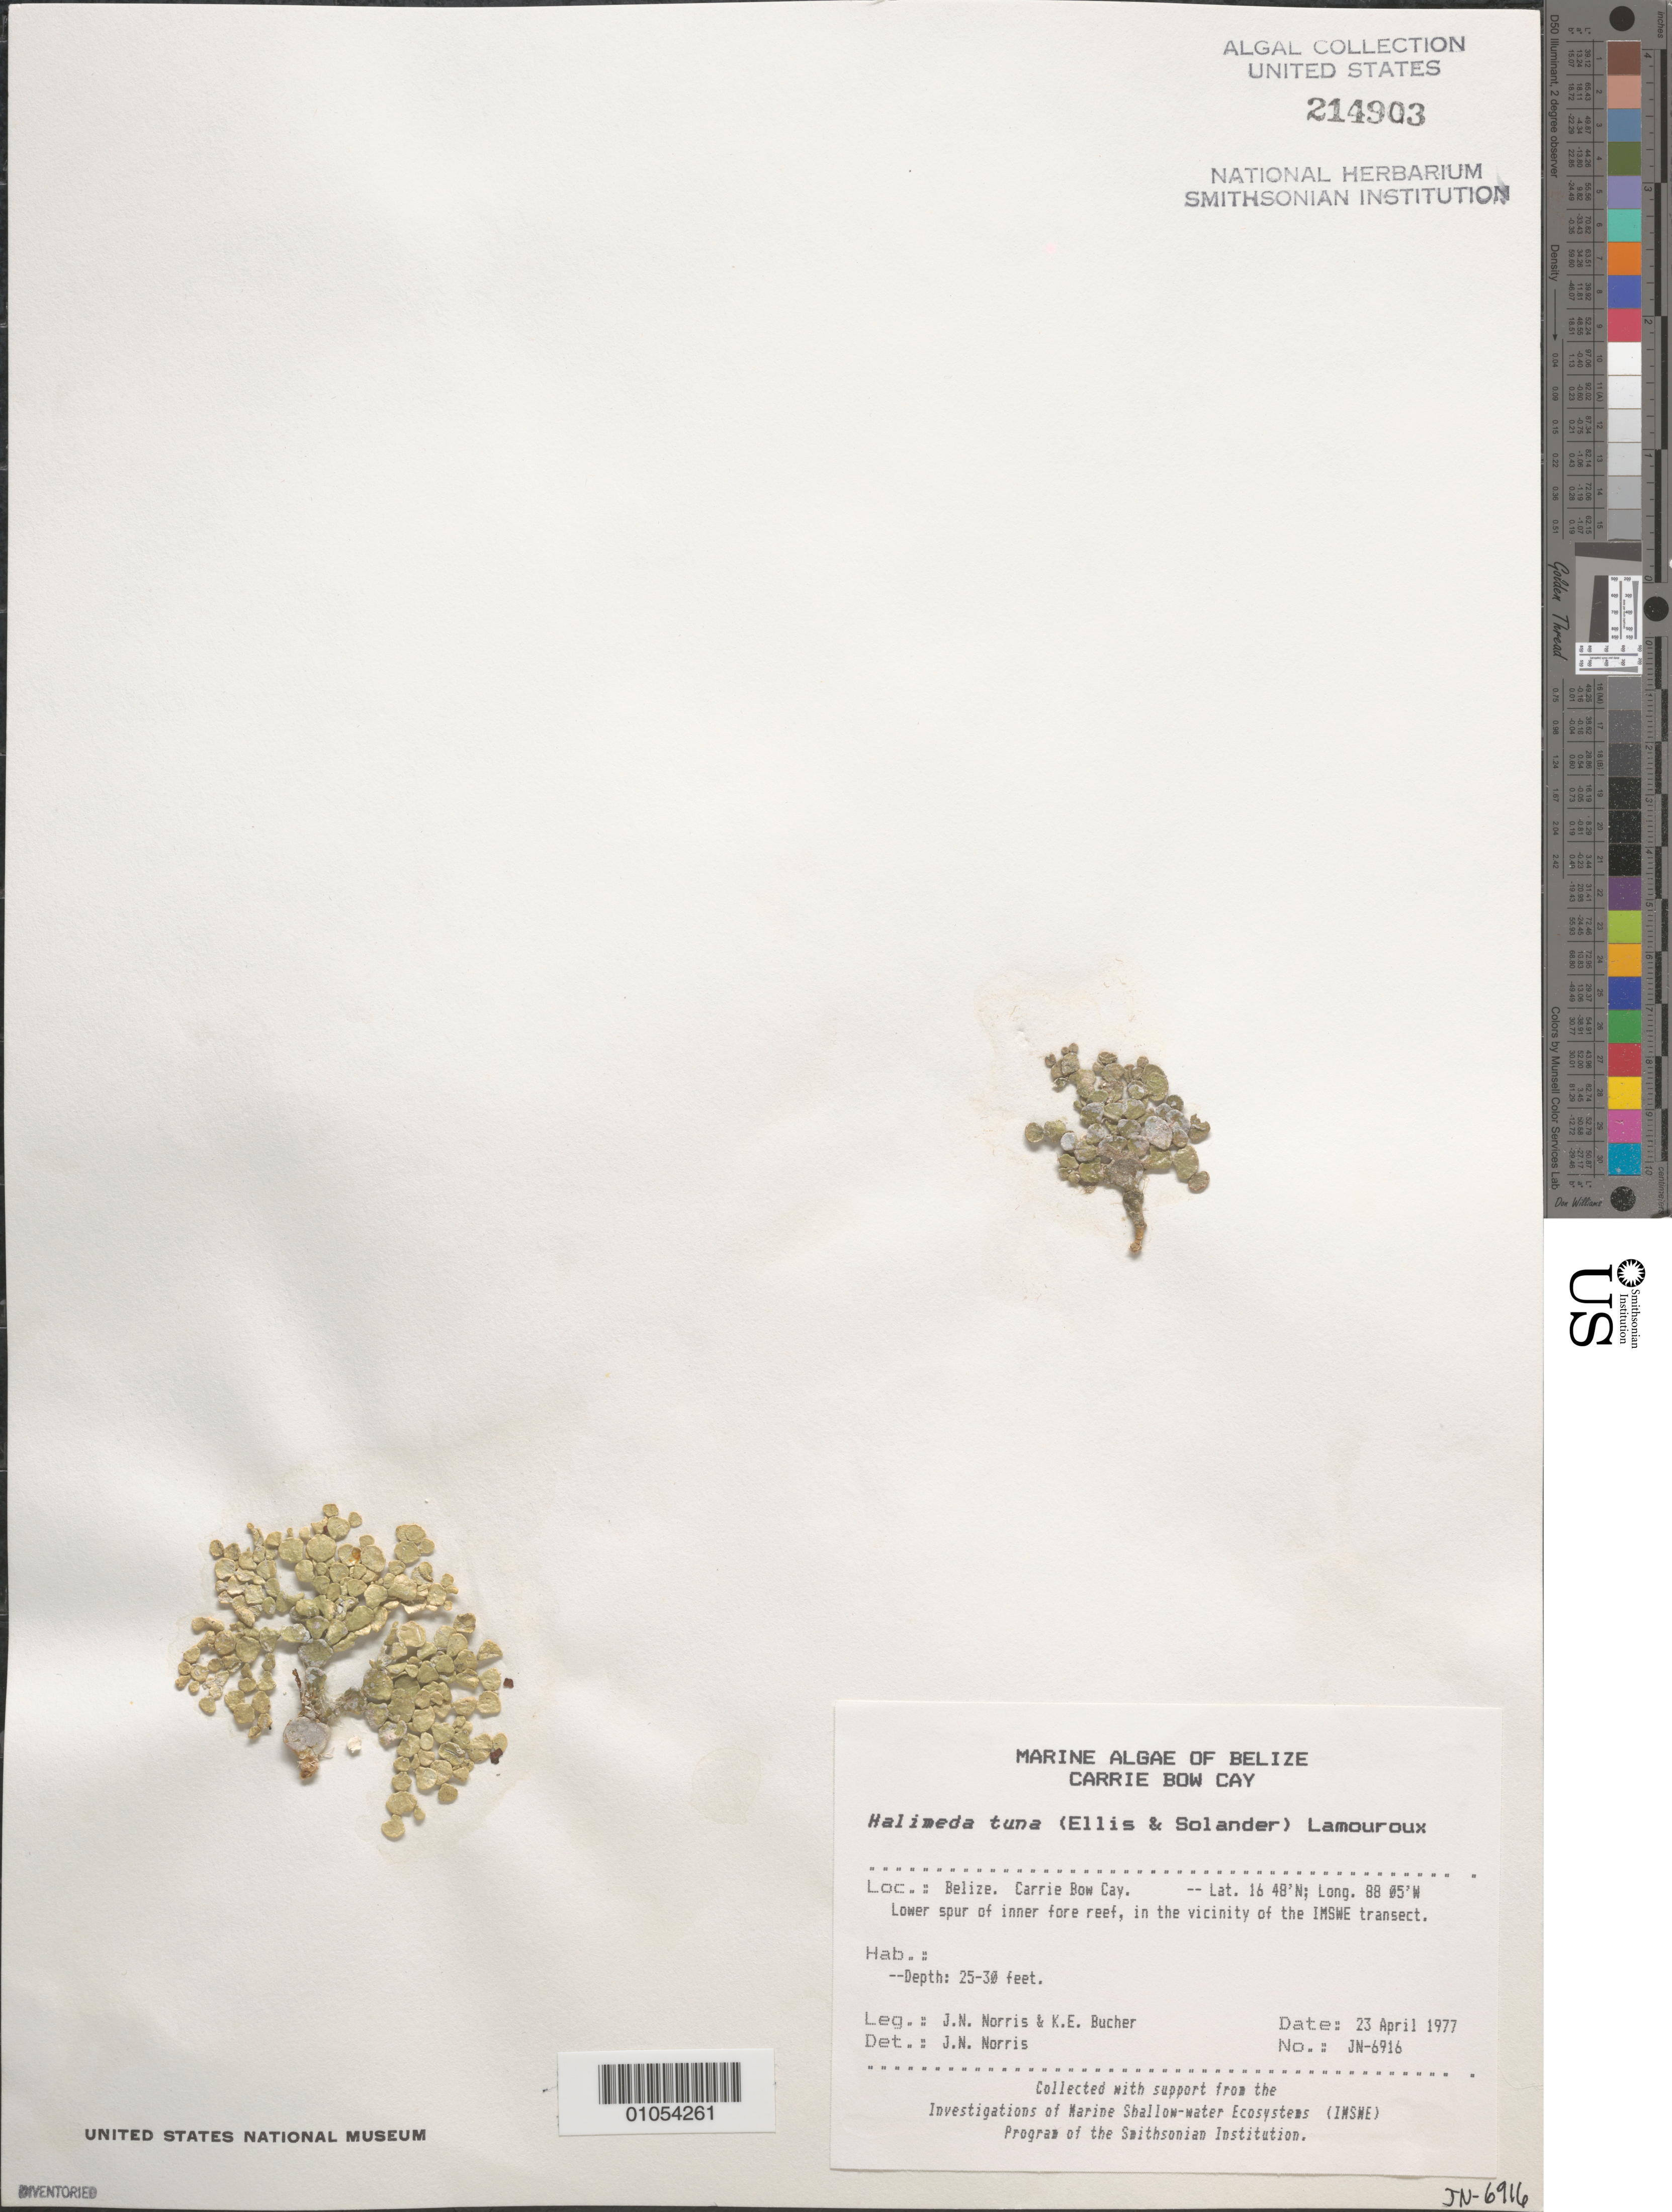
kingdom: Plantae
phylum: Chlorophyta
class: Ulvophyceae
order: Bryopsidales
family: Halimedaceae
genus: Halimeda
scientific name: Halimeda tuna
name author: (J. Ellis & Sol.) J.V.Lamouroux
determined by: Norris, James N.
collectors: J. N. Norris & K. E. Bucher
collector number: JN-6916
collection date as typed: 23 Apr 1977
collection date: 1977-04-23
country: Belize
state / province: Stann Creek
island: Carrie Bow Cay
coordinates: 16 48'N, 88 05'W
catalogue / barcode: US 214903